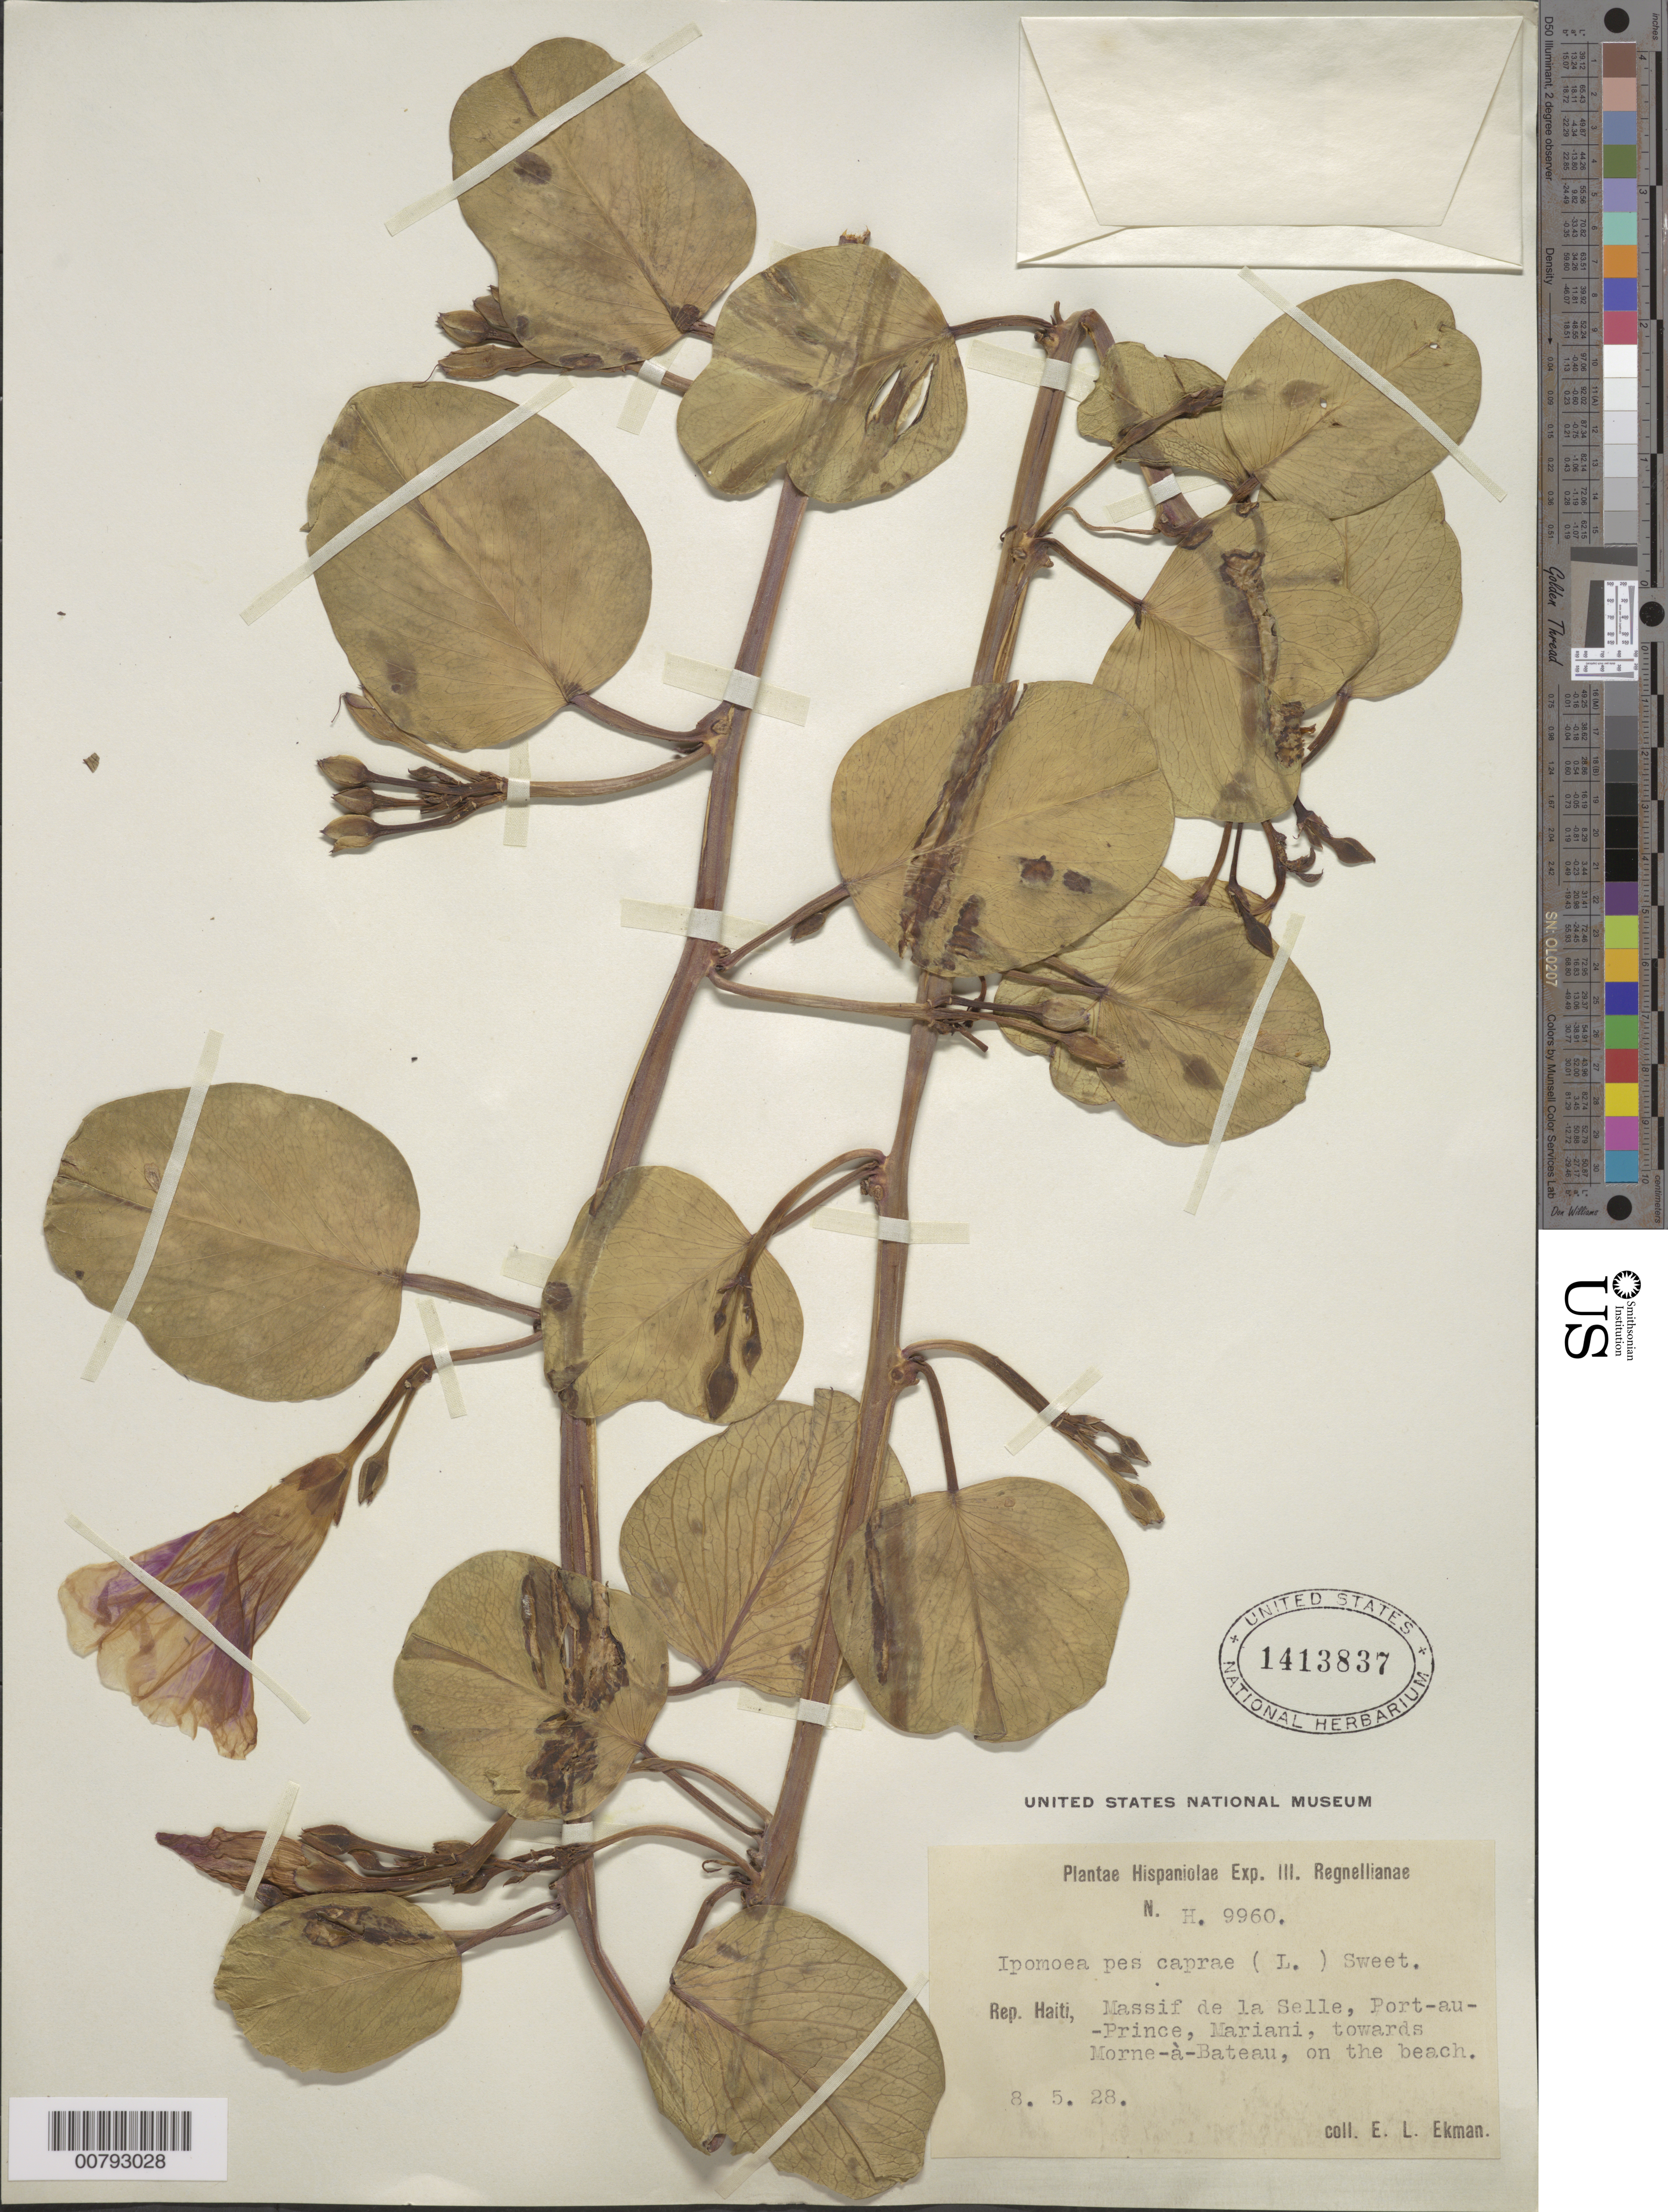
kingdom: Plantae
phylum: Tracheophyta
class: Magnoliopsida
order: Solanales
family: Convolvulaceae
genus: Ipomoea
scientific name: Ipomoea pes-caprae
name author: (L.) R. Br.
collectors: E. L. Ekman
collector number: H 9960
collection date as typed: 08 May 1928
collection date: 1928-05-08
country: Haiti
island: Hispaniola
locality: Massif de la Selle, Port-au-Prince, Mariani, towards Morne-à-Bateau.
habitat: On the beach.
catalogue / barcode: US 1413837